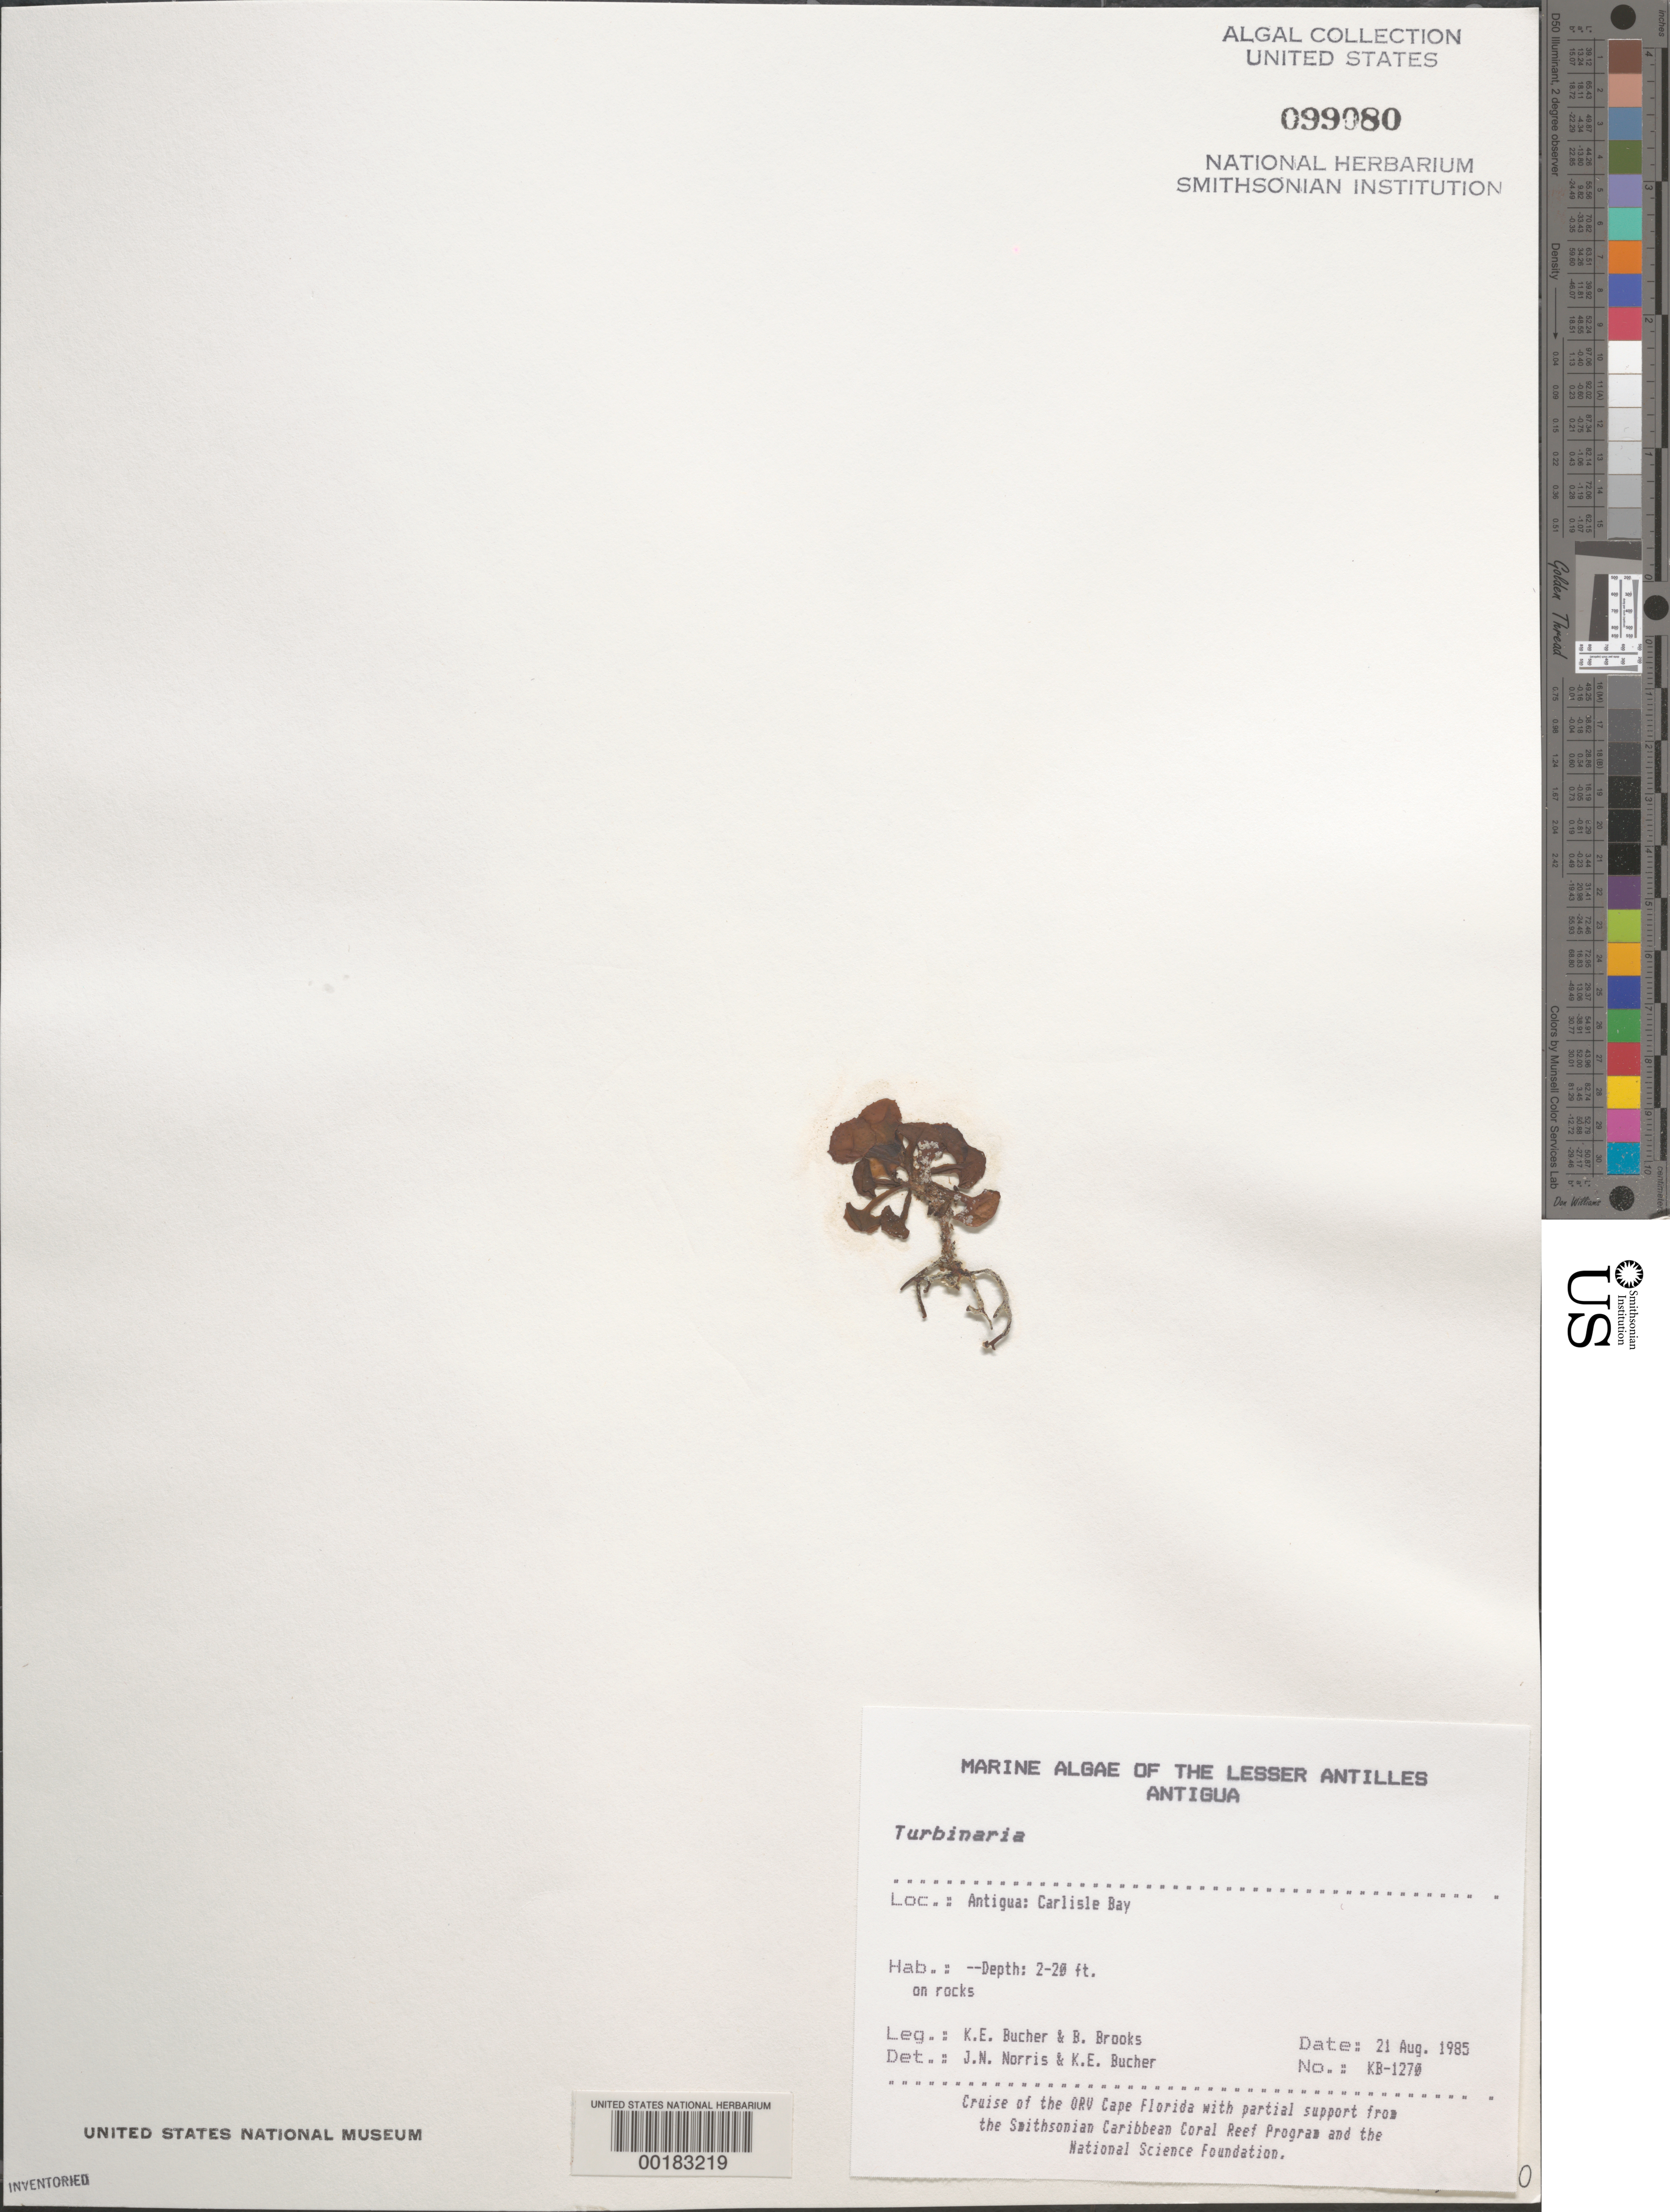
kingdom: Chromista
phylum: Ochrophyta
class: Phaeophyceae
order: Fucales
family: Sargassaceae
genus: Turbinaria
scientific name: Turbinaria sp.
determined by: Norris, J. N.; Bucher, K. E.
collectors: K. E. Bucher & B. Brooks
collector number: KB-1270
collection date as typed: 21 Aug 1985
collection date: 1985-08-21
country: Antigua and Barbuda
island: Antigua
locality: Carlisle Bay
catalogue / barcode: US 99080